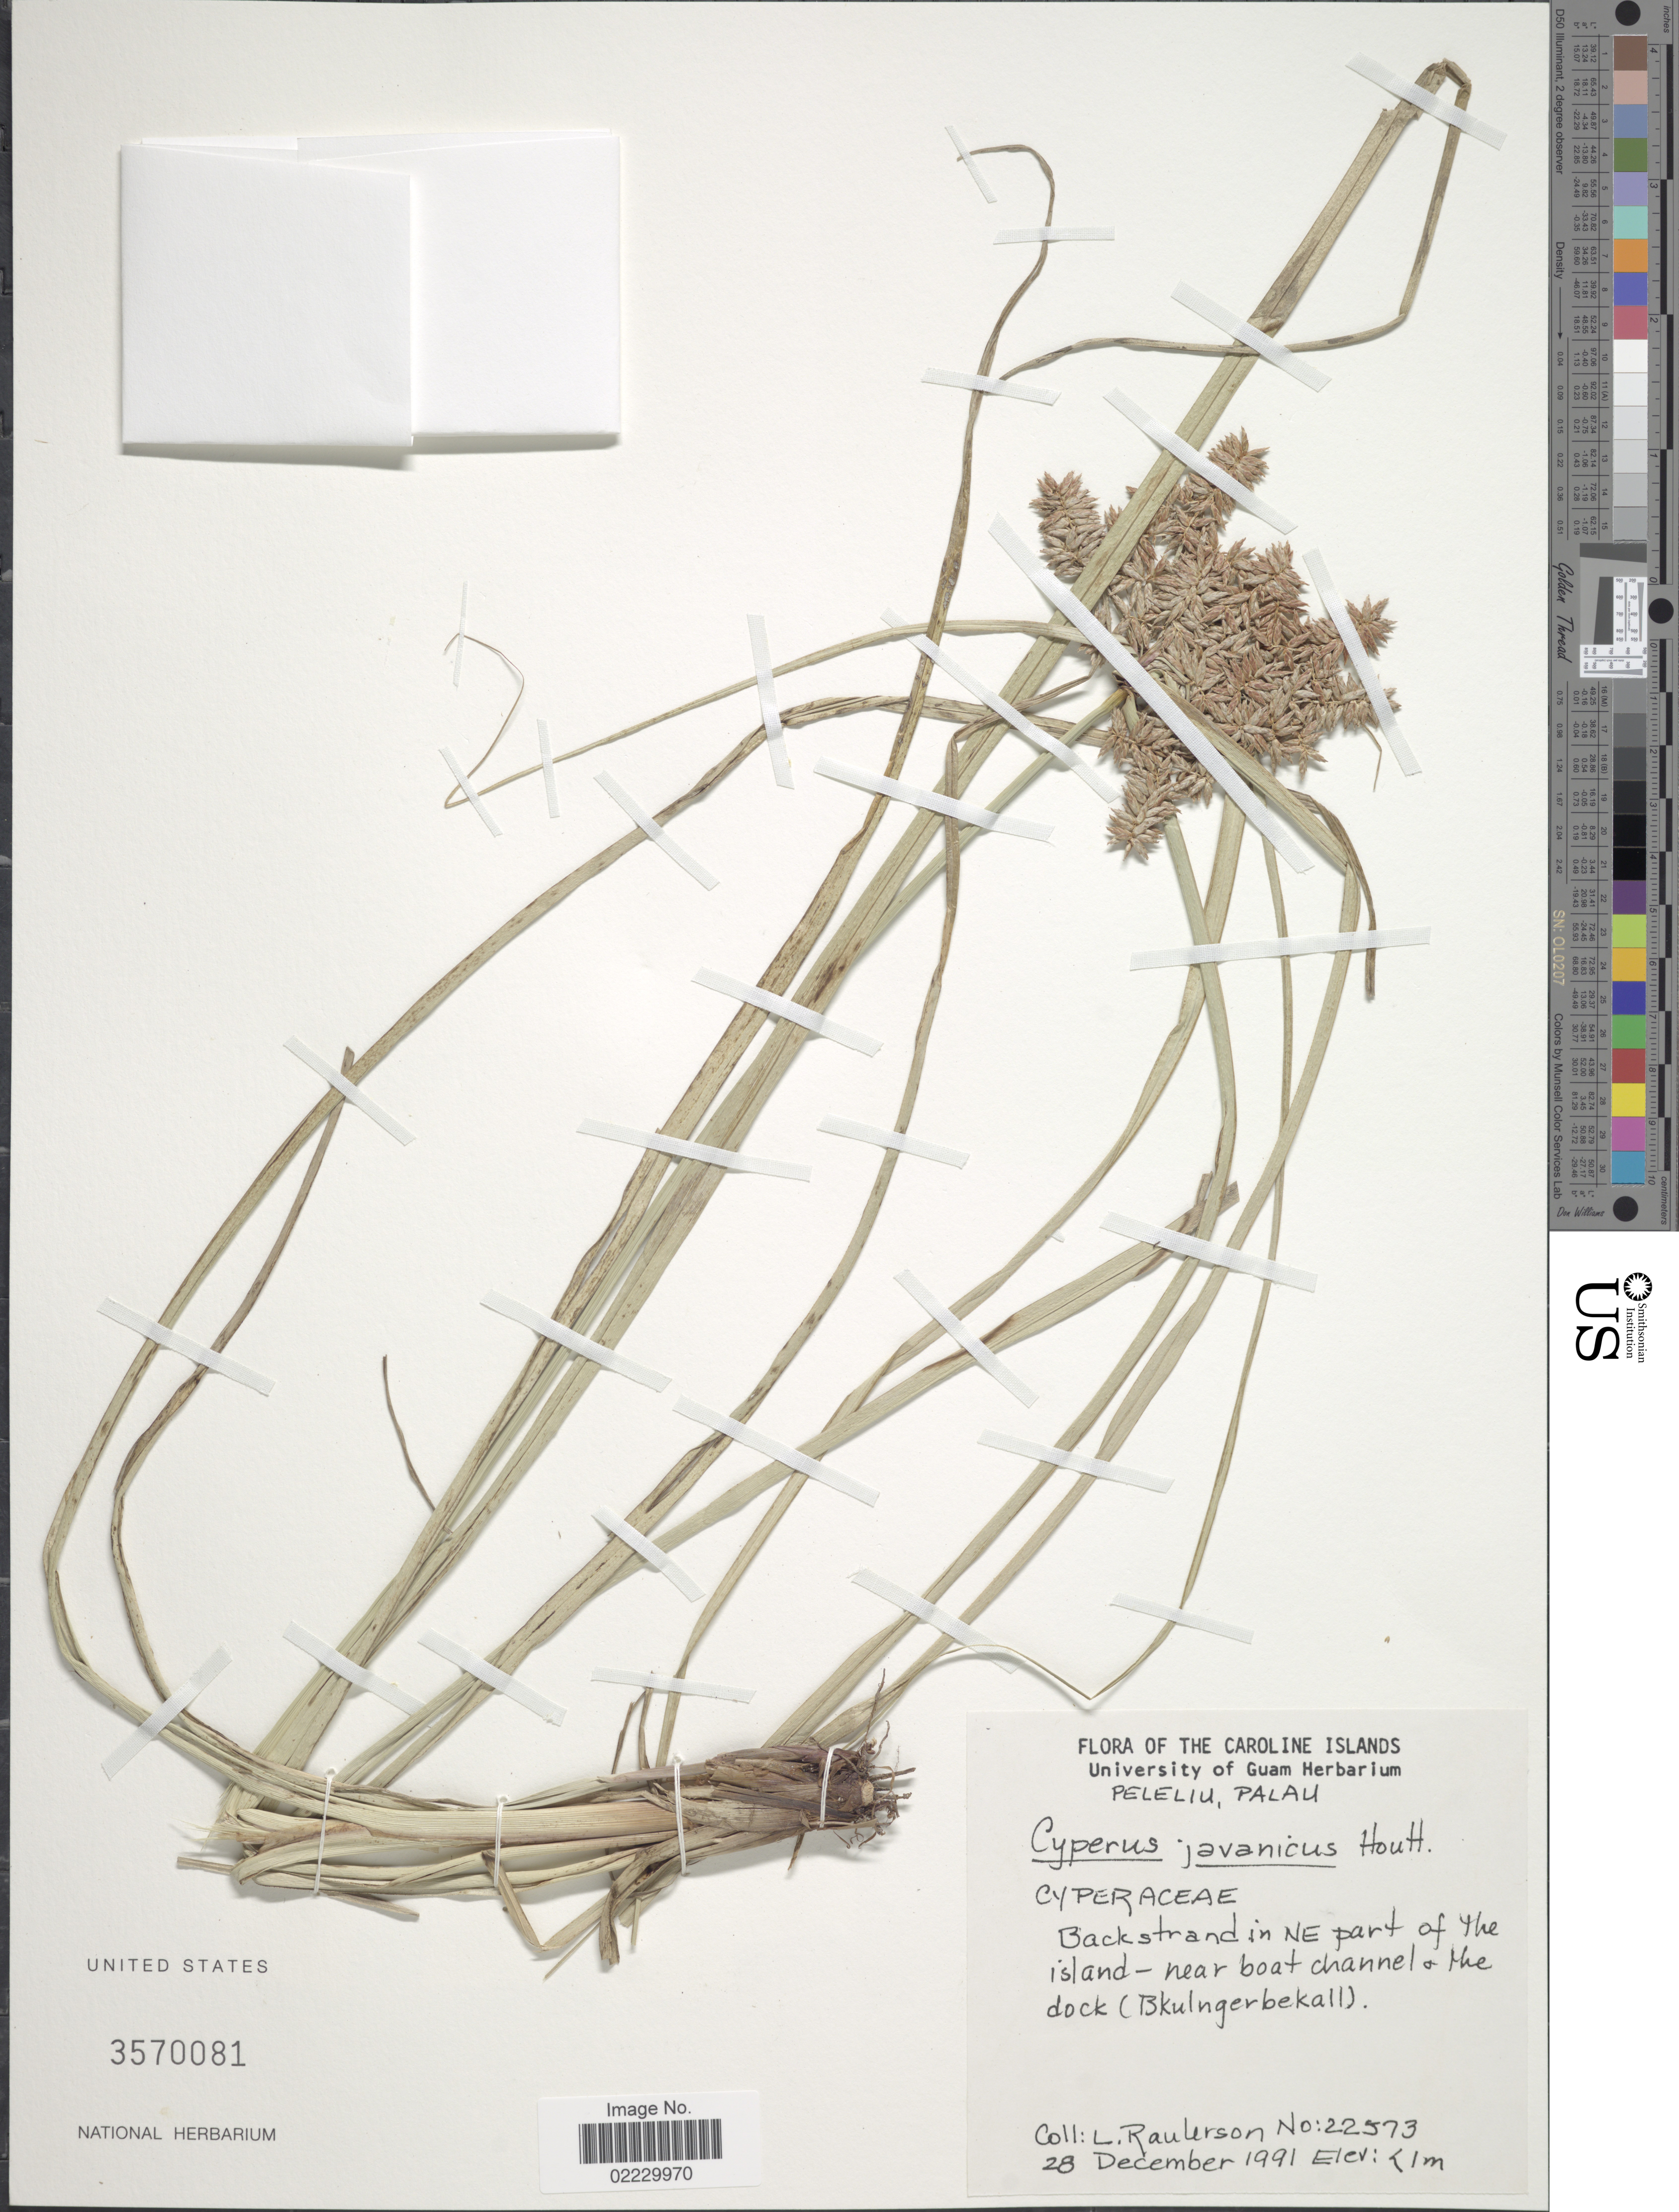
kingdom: Plantae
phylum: Tracheophyta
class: Liliopsida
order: Poales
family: Cyperaceae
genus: Cyperus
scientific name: Cyperus javanicus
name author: Houtt.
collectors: L. Raulerson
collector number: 22573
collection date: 1991-12-28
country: Palau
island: Beliliou [Peleliu]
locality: Peleliu, Backstrand in NE part of the island - near boat channel + the dock (Bkulngerbekall)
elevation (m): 1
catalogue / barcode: US 3570081